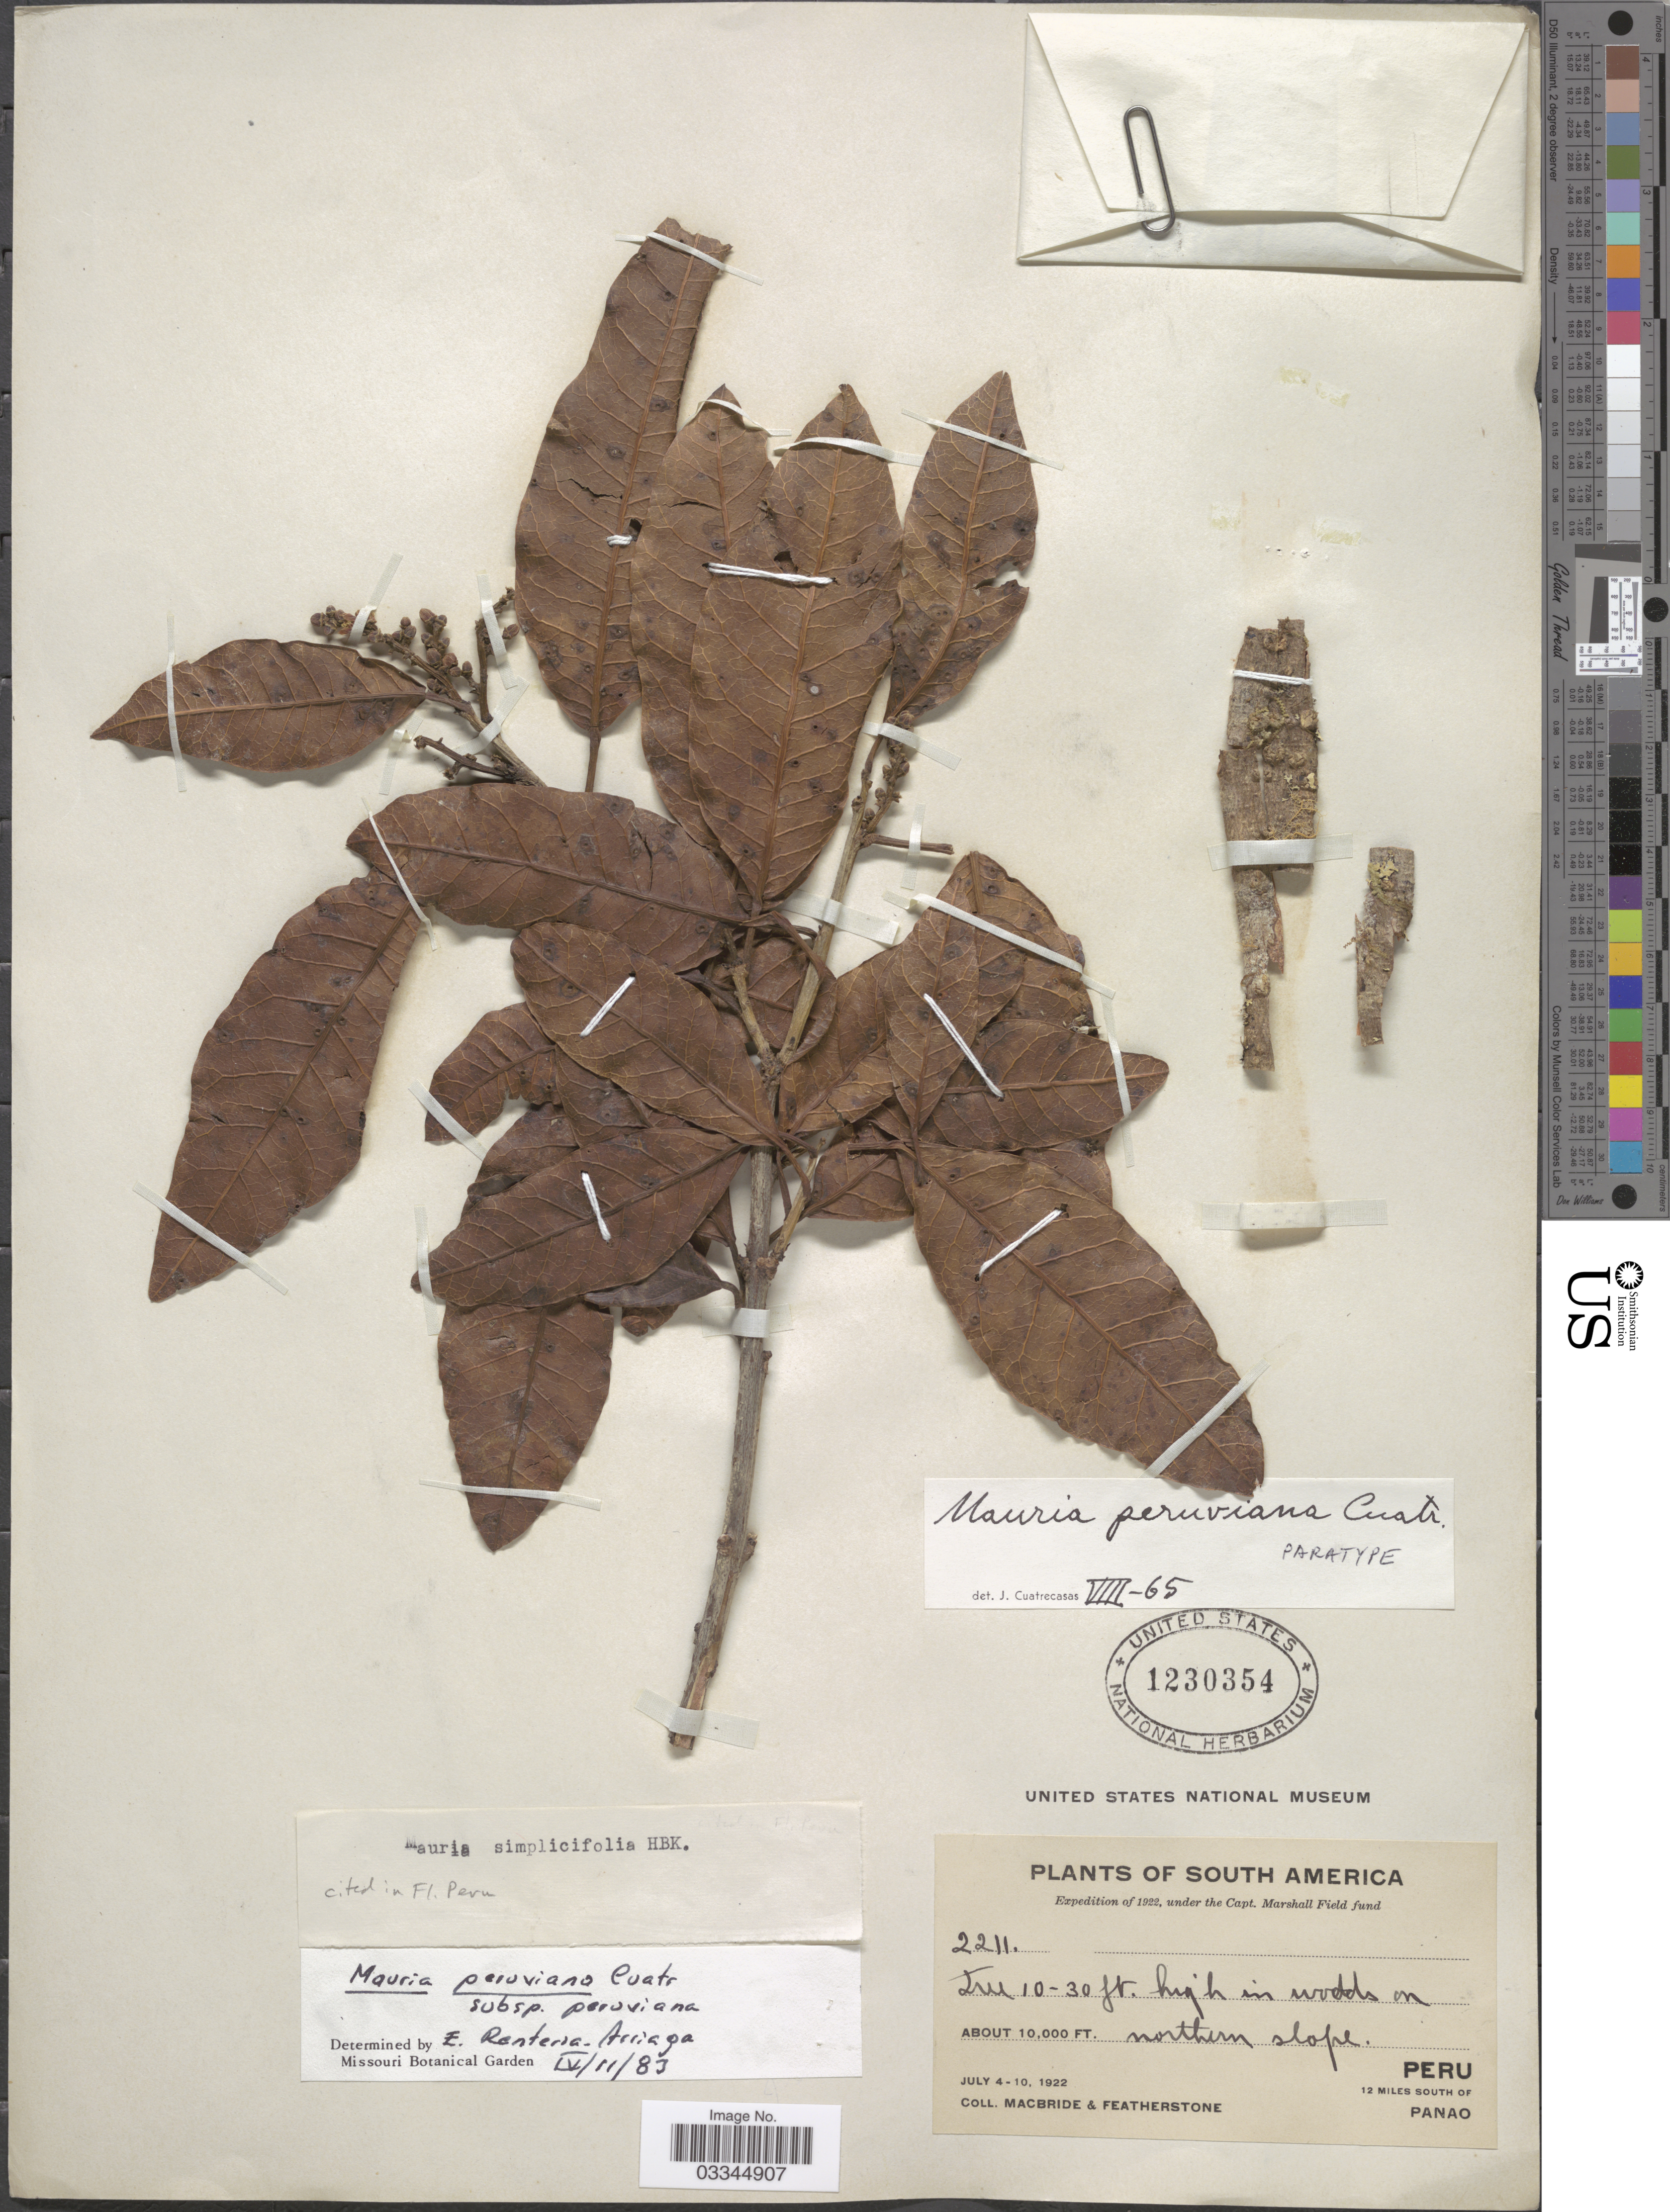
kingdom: Plantae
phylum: Tracheophyta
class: Magnoliopsida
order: Sapindales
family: Anacardiaceae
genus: Mauria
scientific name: Mauria peruviana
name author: Cuatrec.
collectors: Macbride, -- & -. Featherstone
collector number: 2211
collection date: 1922-07-04/1922-07-10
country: Peru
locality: Northern slope. 12 miles south of Panao.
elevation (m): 3048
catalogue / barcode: US 1230354